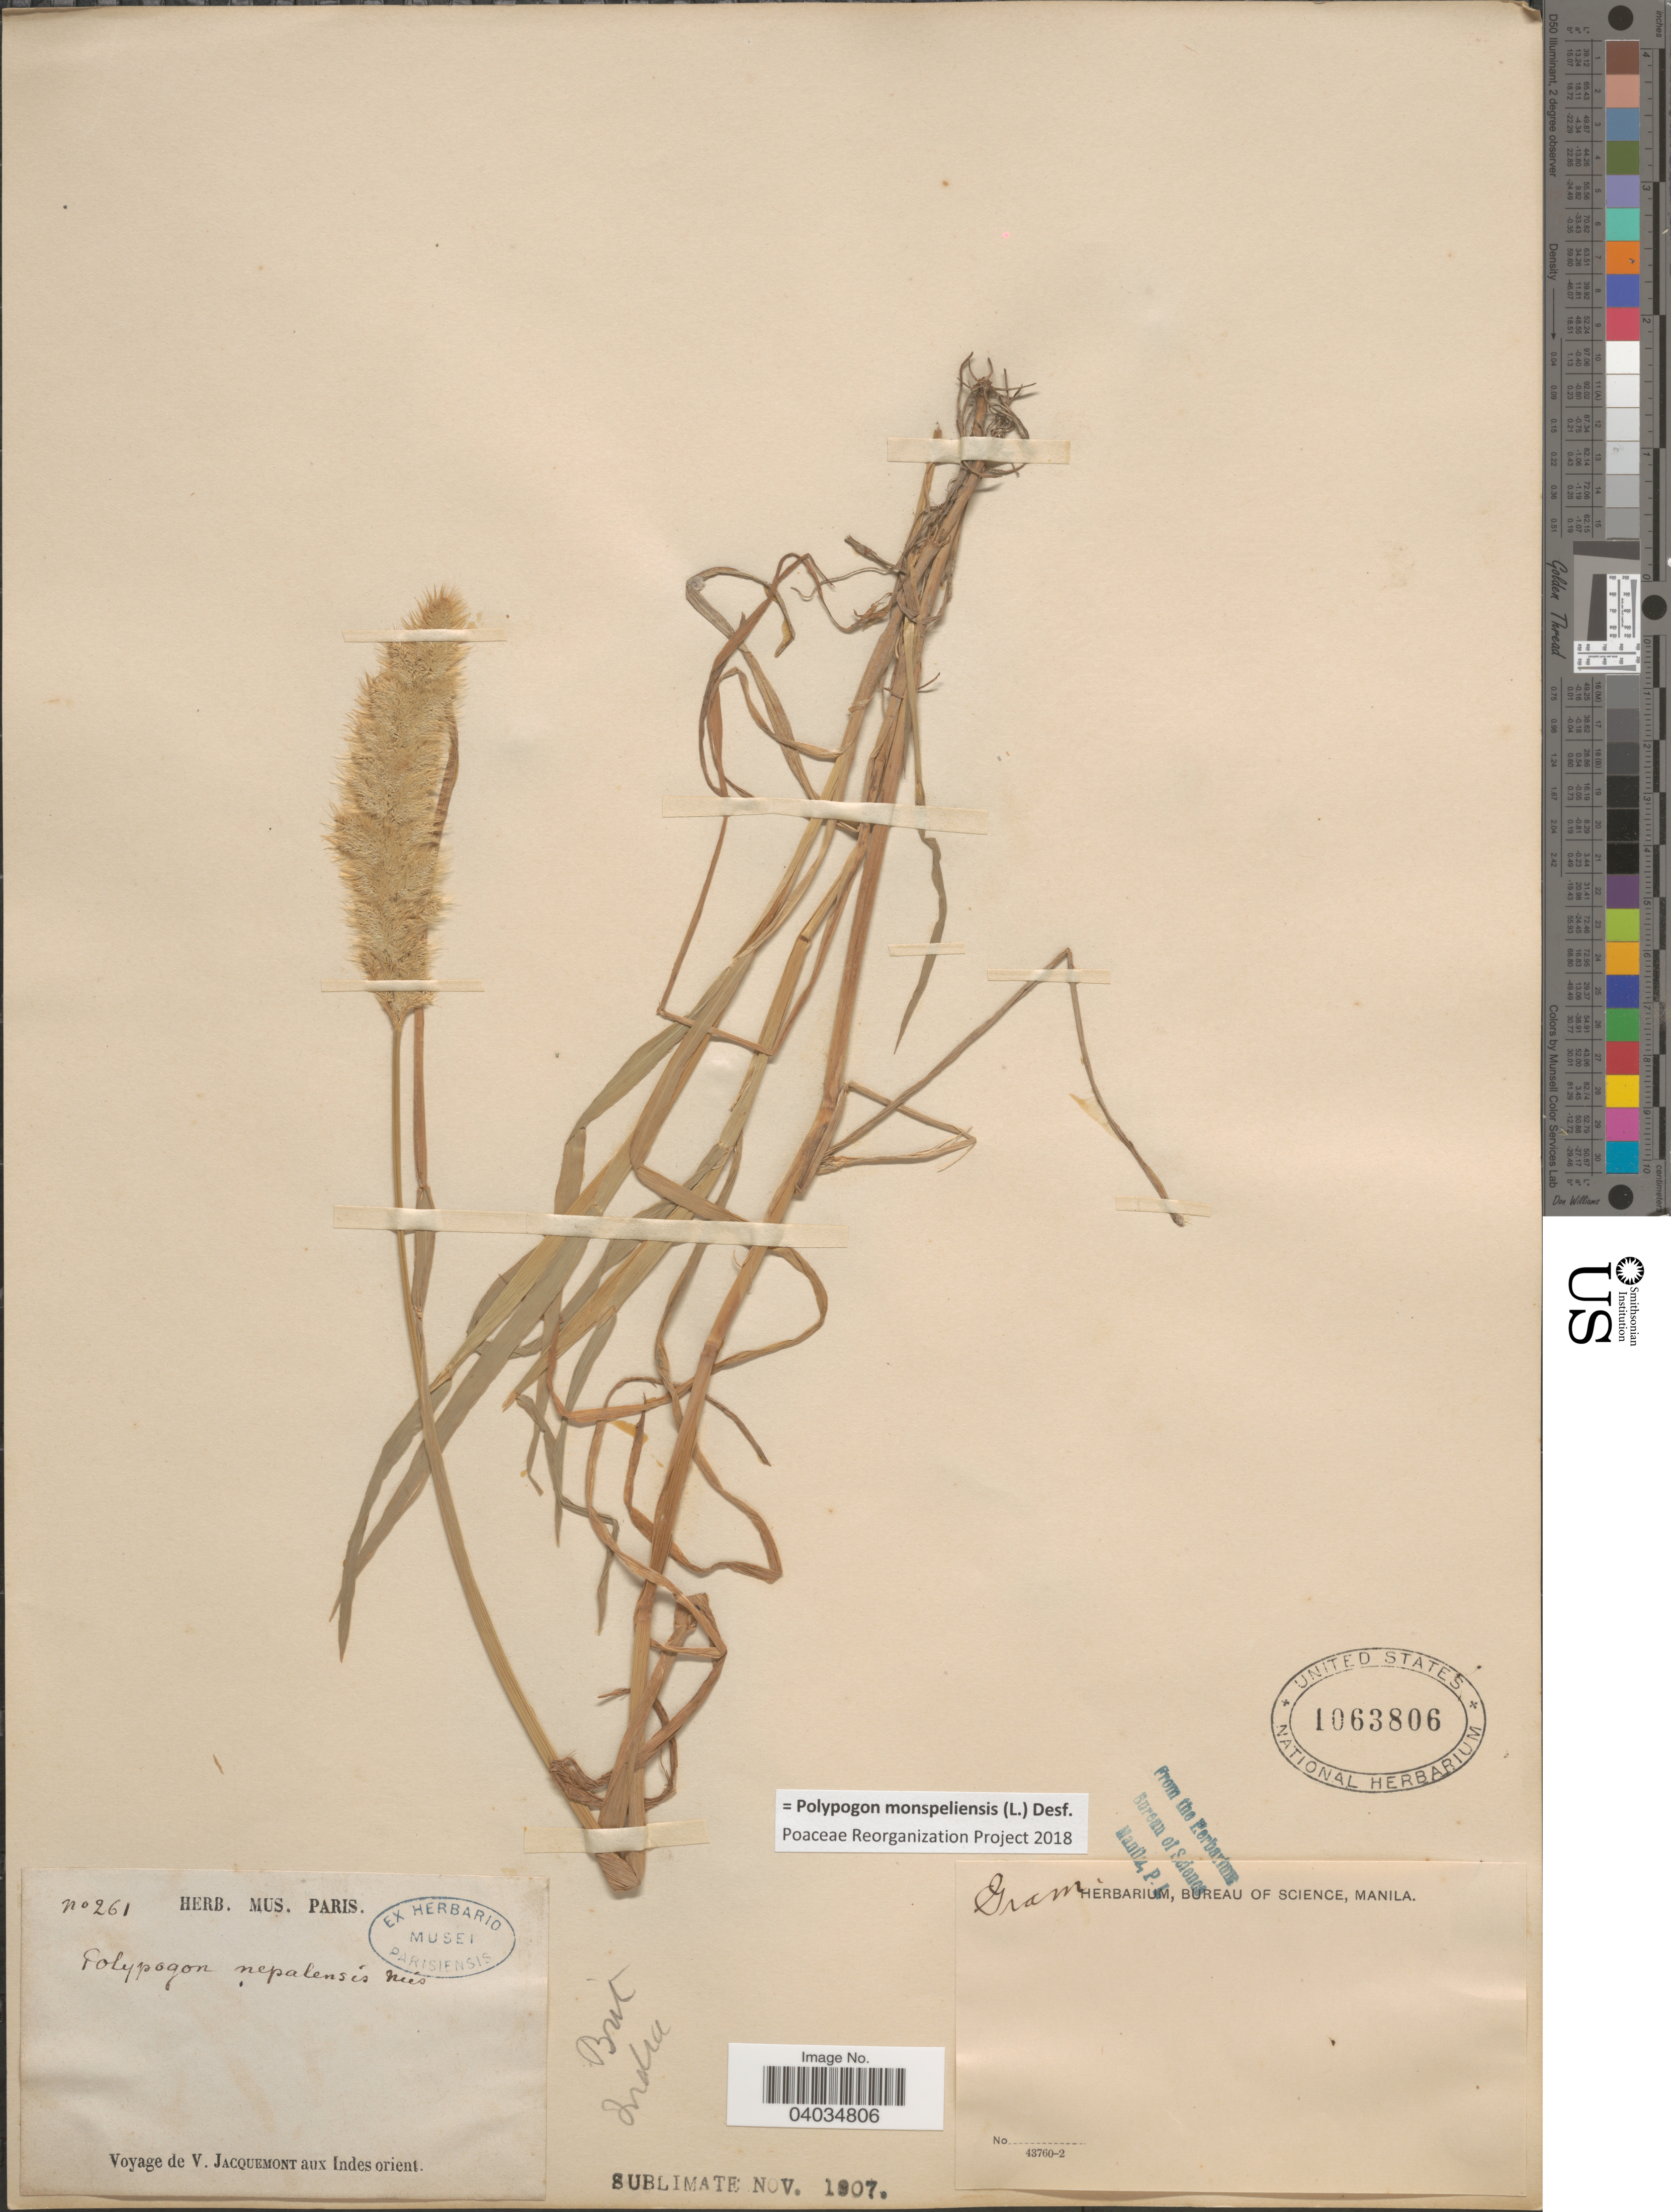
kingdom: Plantae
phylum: Tracheophyta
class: Liliopsida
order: Poales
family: Poaceae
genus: Polypogon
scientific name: Polypogon monspeliensis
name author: (L.) Desf.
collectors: V. Jacquemont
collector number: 261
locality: Indes orient.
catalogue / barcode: US 1063806